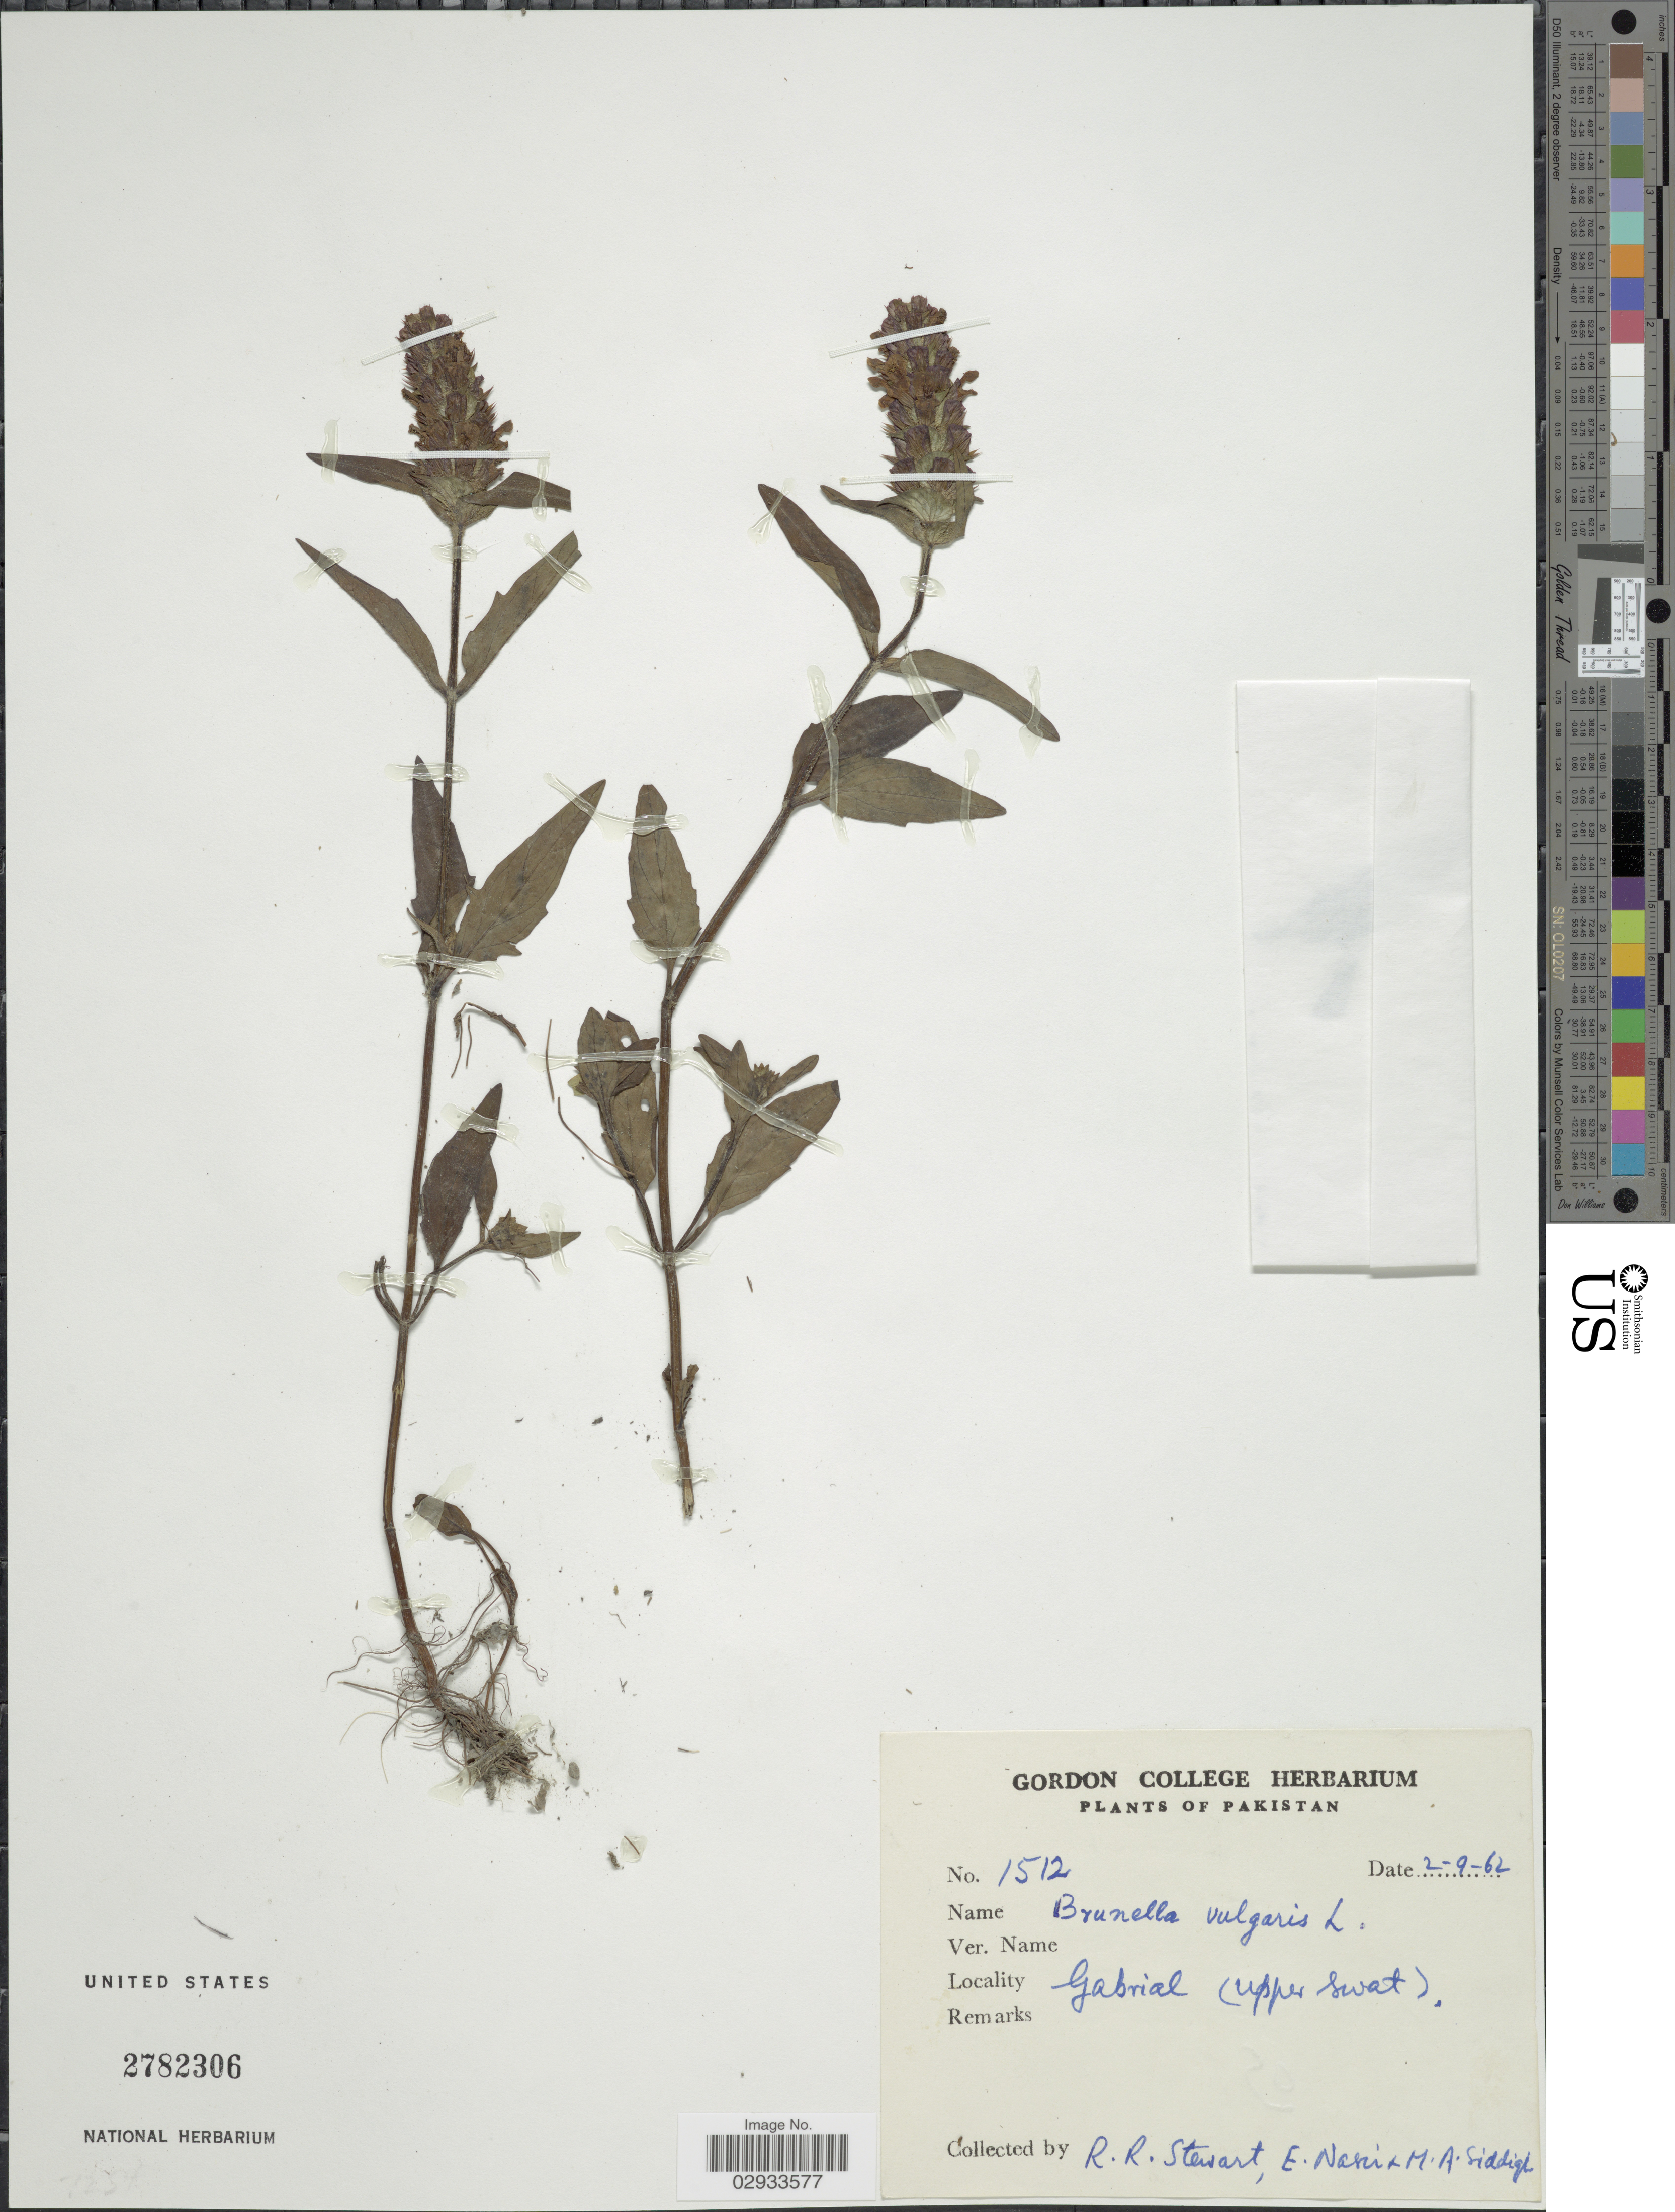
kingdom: Plantae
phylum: Tracheophyta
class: Magnoliopsida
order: Lamiales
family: Lamiaceae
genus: Prunella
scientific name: Prunella vulgaris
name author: L.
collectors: R. R. Stewart, E. Nasir & M. Siddiqi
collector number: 1512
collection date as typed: Transcribed d/m/y: 2/9/62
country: Pakistan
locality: Gabrial (upper swat).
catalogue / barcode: US 2782306